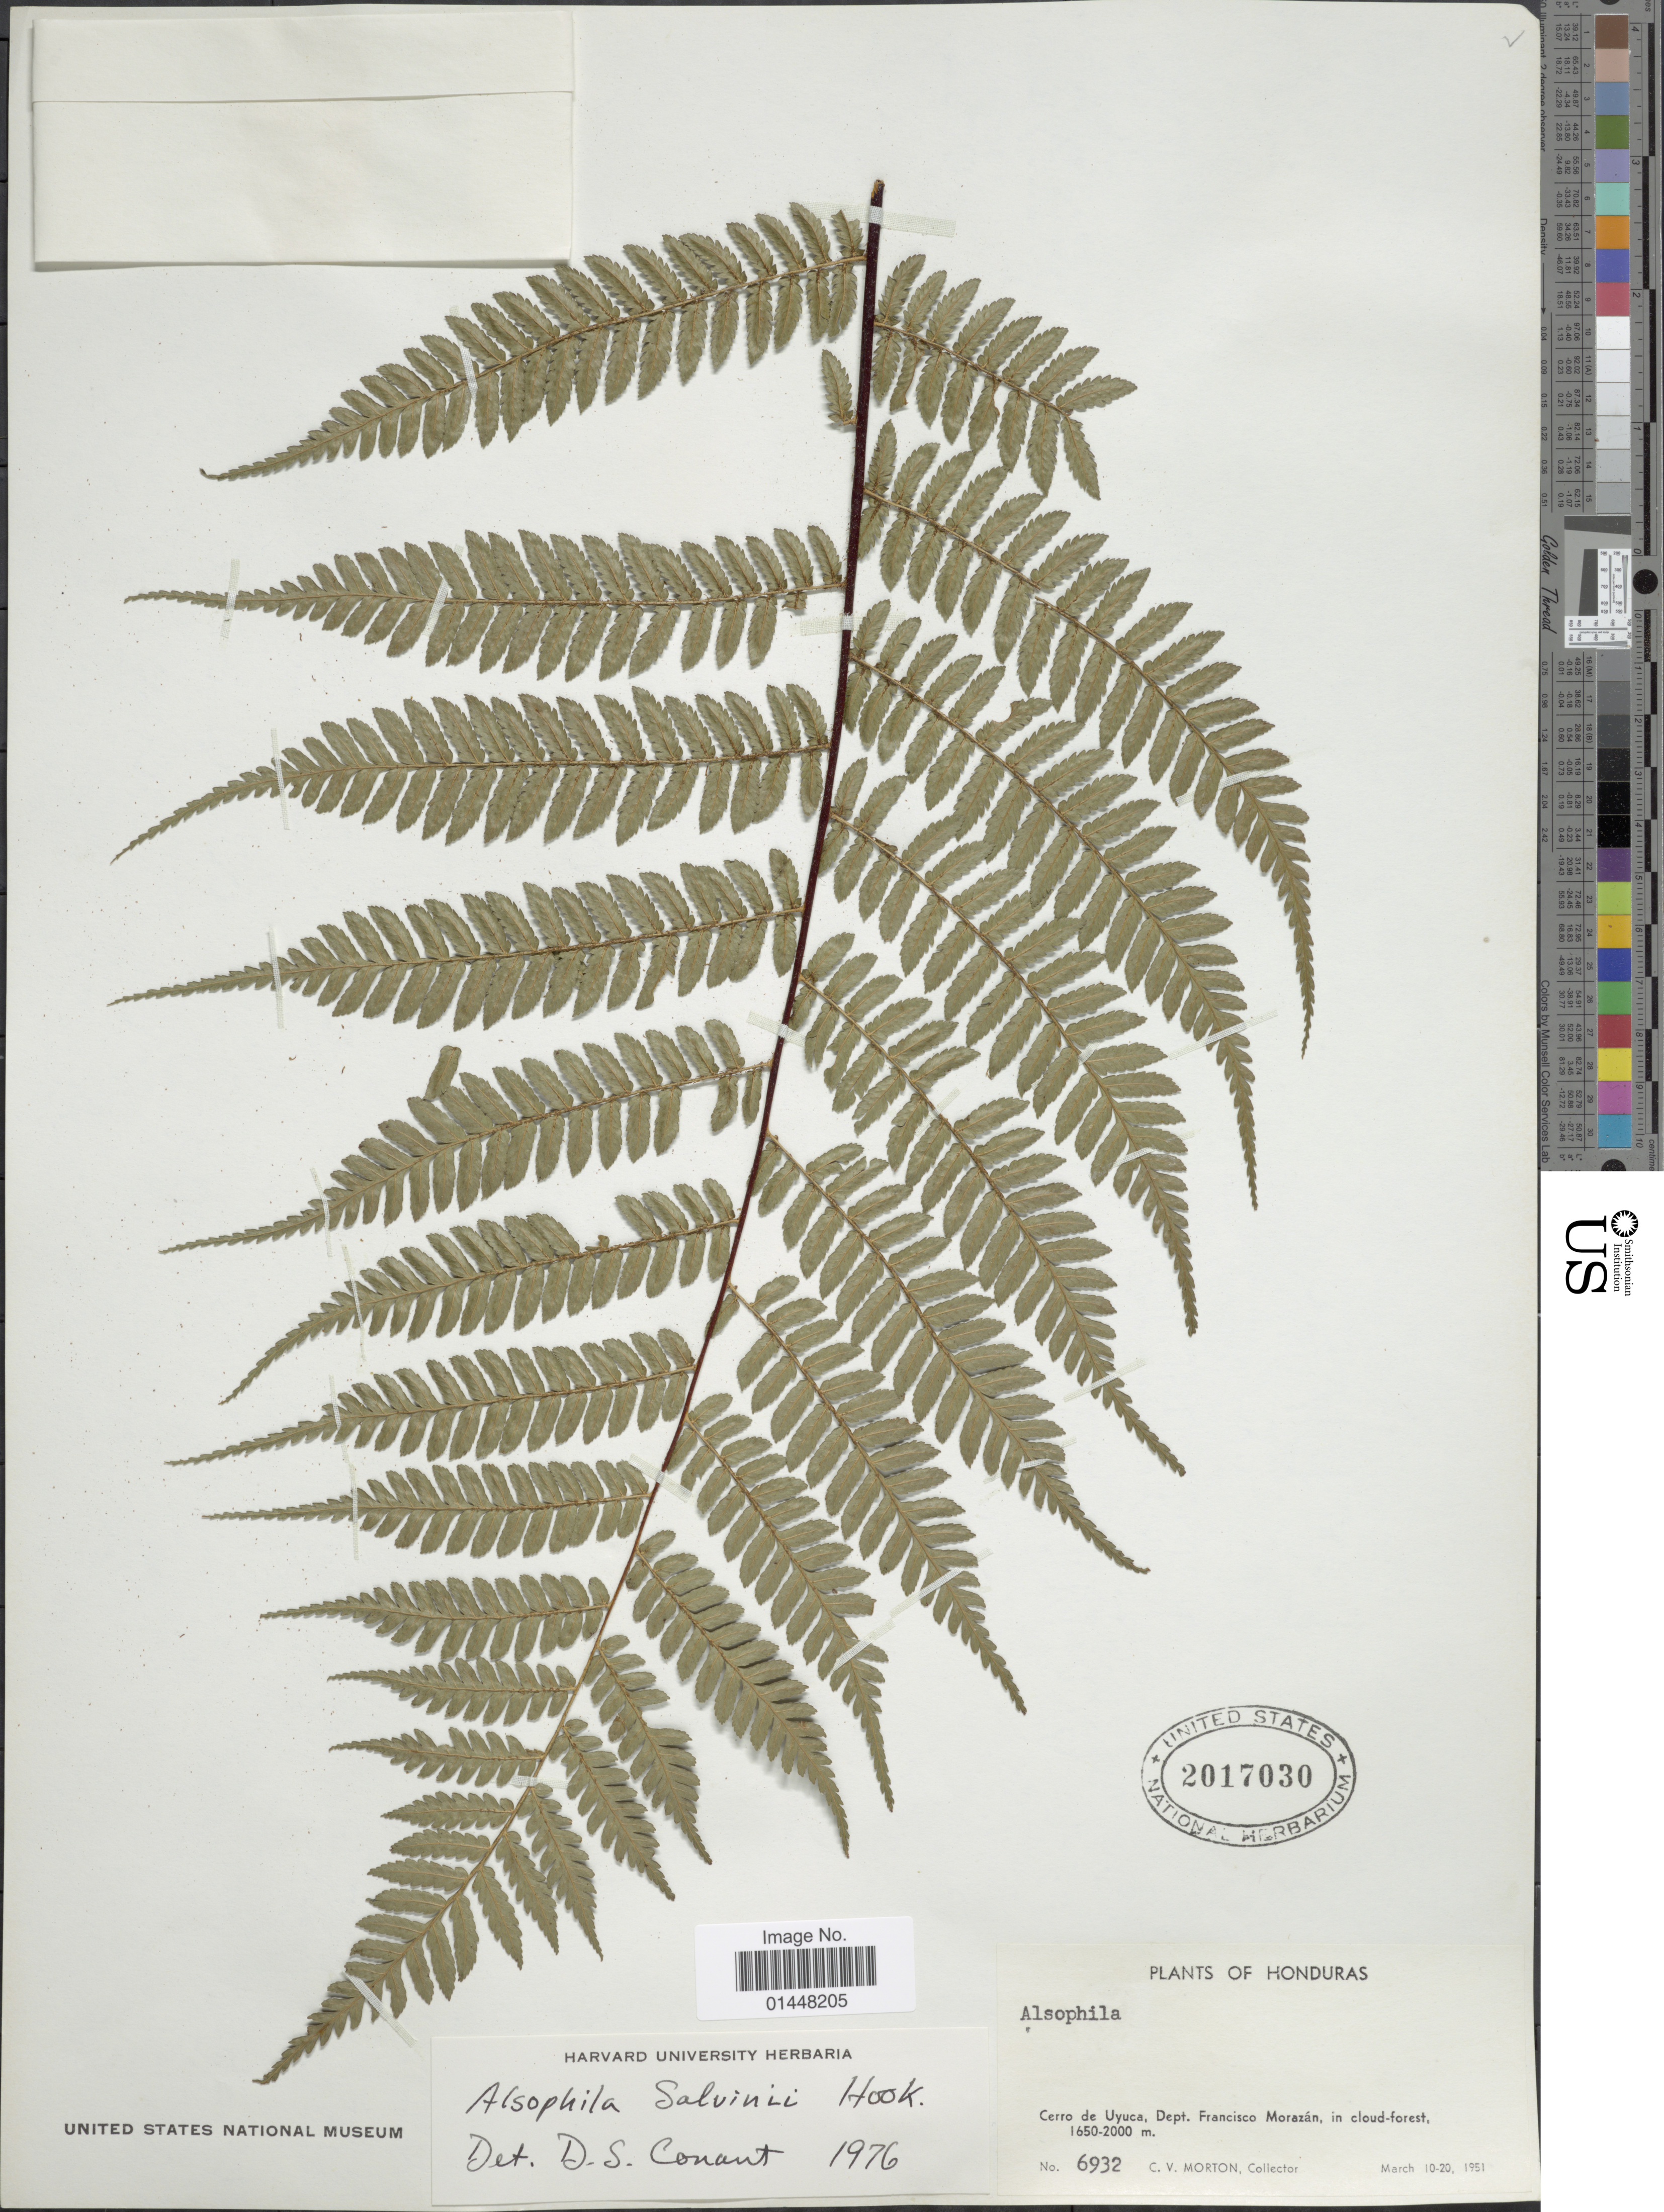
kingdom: Plantae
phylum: Tracheophyta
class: Polypodiopsida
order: Cyatheales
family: Cyatheaceae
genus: Gymnosphaera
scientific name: Gymnosphaera salvinii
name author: (Hook.)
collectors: C. V. Morton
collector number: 6932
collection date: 1951-03-10/1951-03-20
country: Honduras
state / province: Fco. Morazán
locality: Cerro de Uyuca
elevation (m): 1650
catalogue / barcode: US 2017030